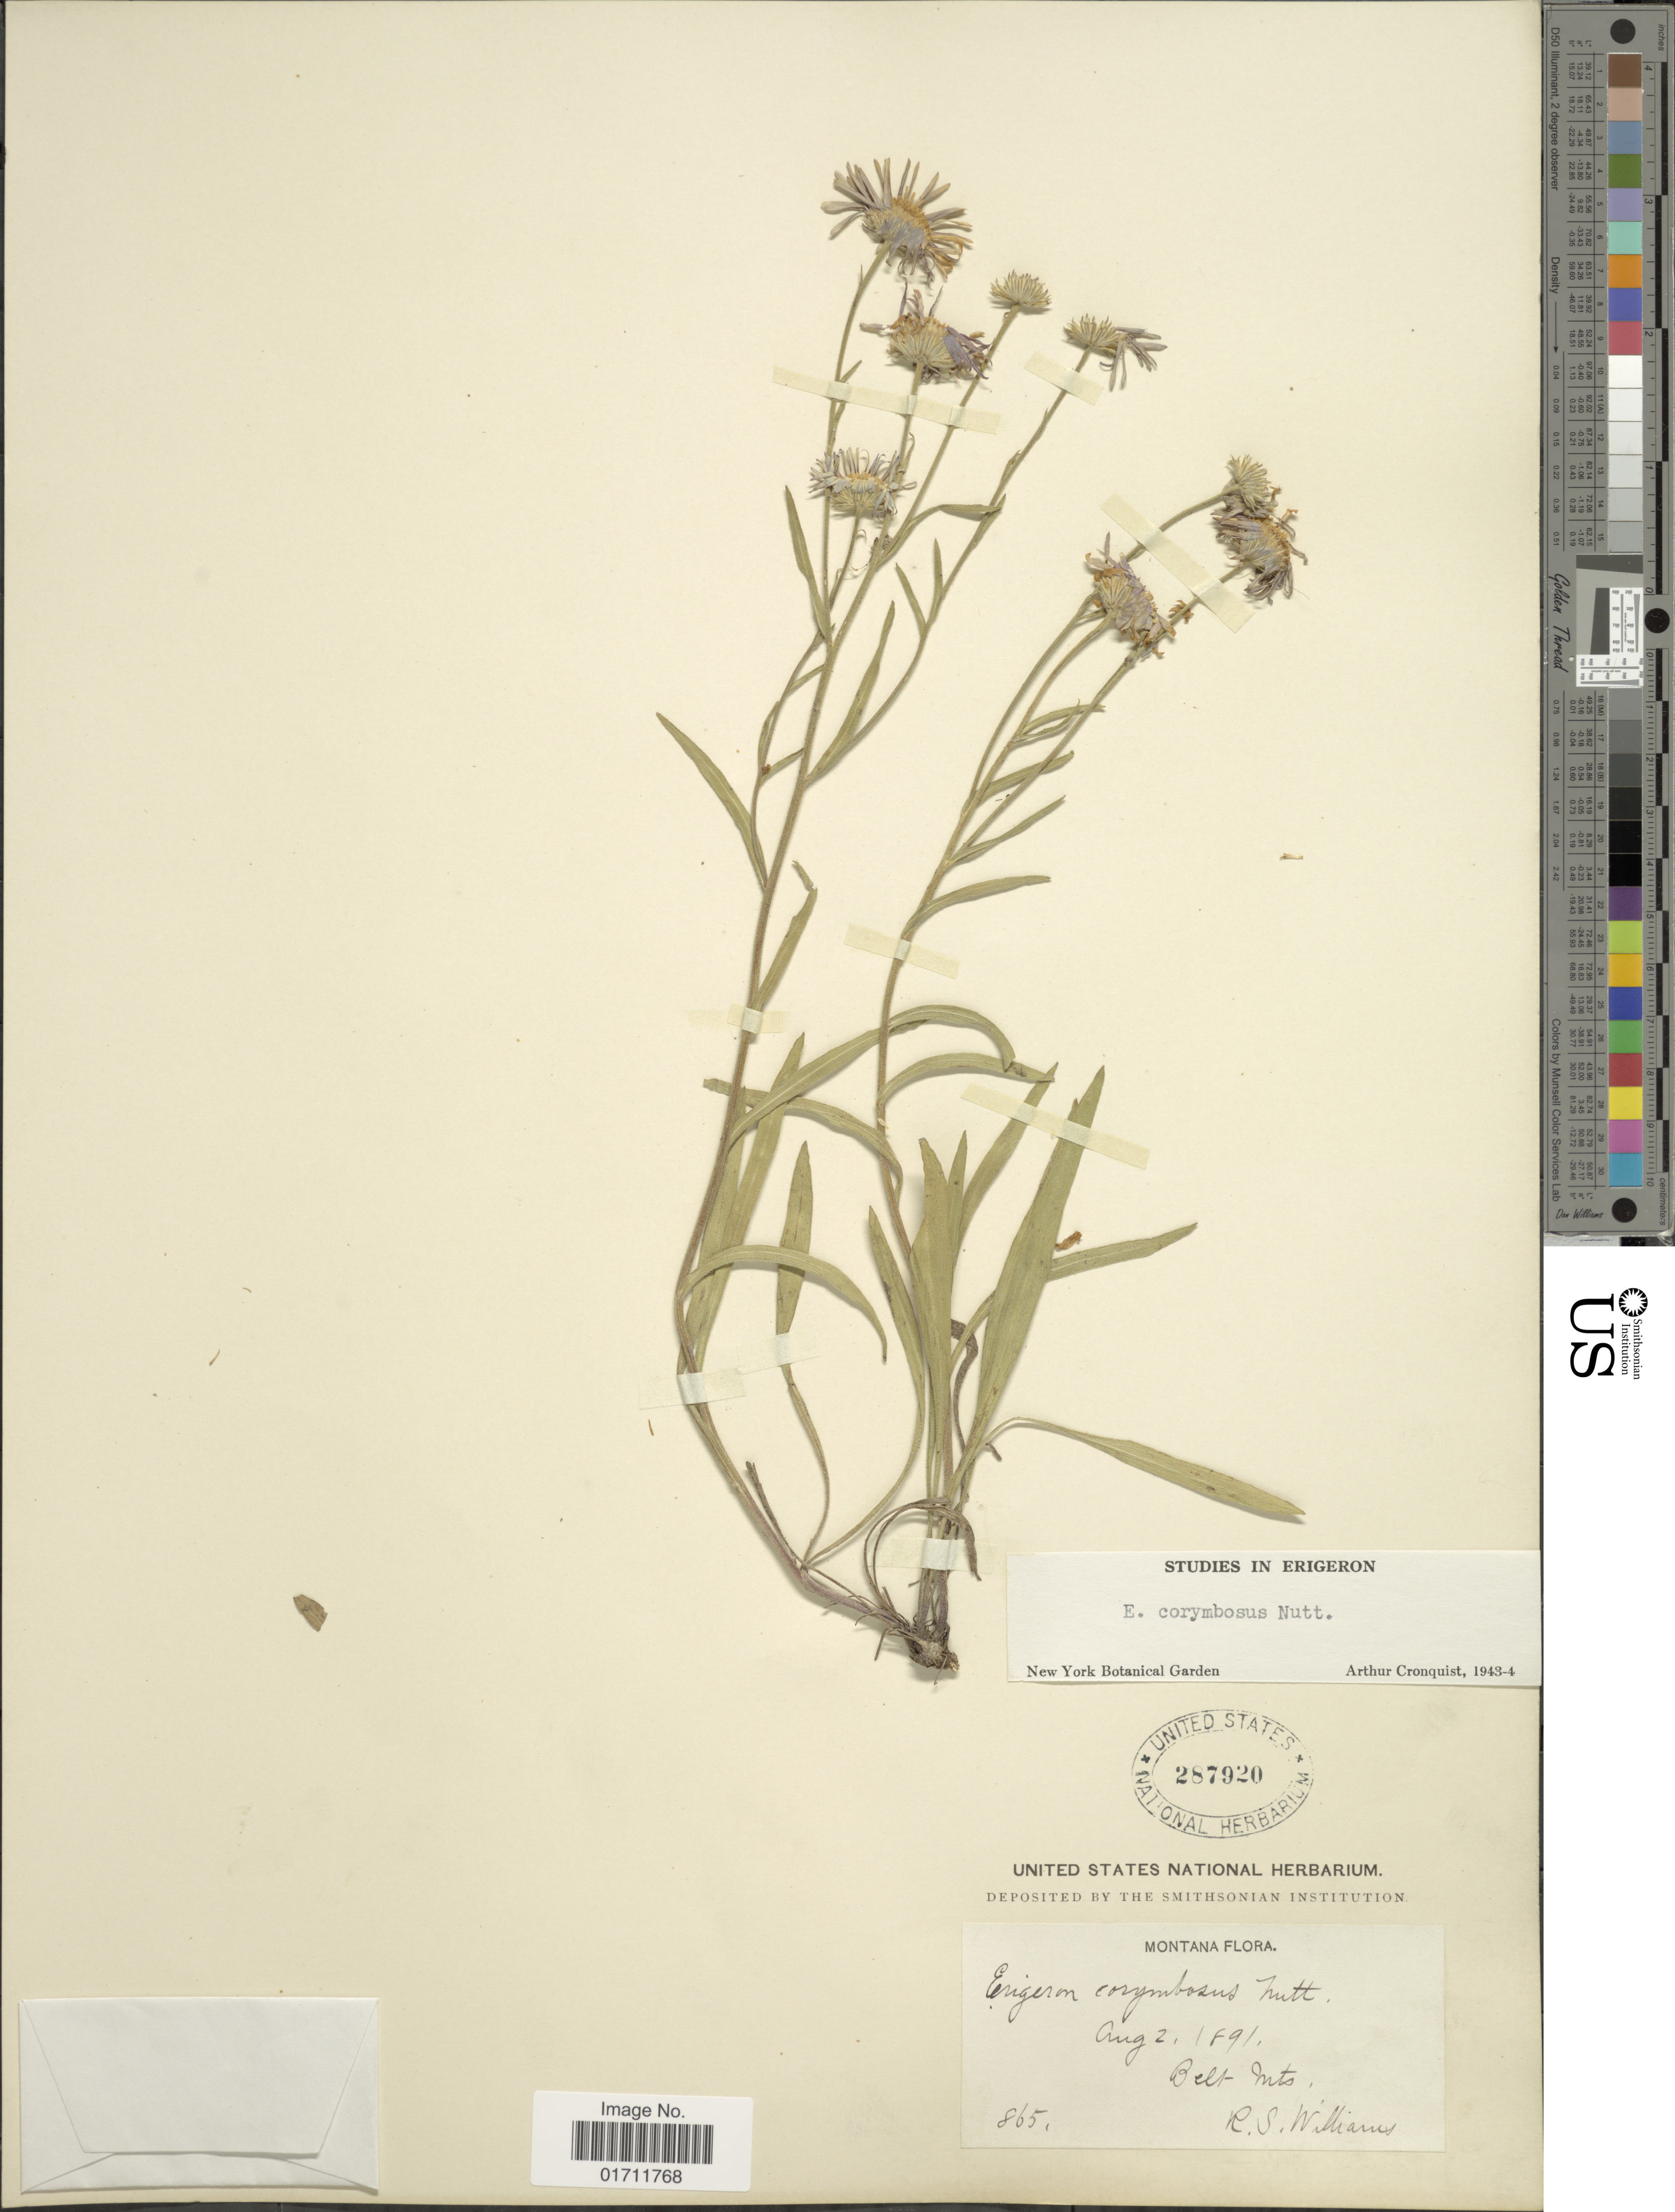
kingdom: Plantae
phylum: Tracheophyta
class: Magnoliopsida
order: Asterales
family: Asteraceae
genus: Erigeron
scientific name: Erigeron corymbosus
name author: Nutt.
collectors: R. S. Williams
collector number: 865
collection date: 1891-08-02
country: United States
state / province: Montana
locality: Belt Mts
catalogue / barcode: US 287920